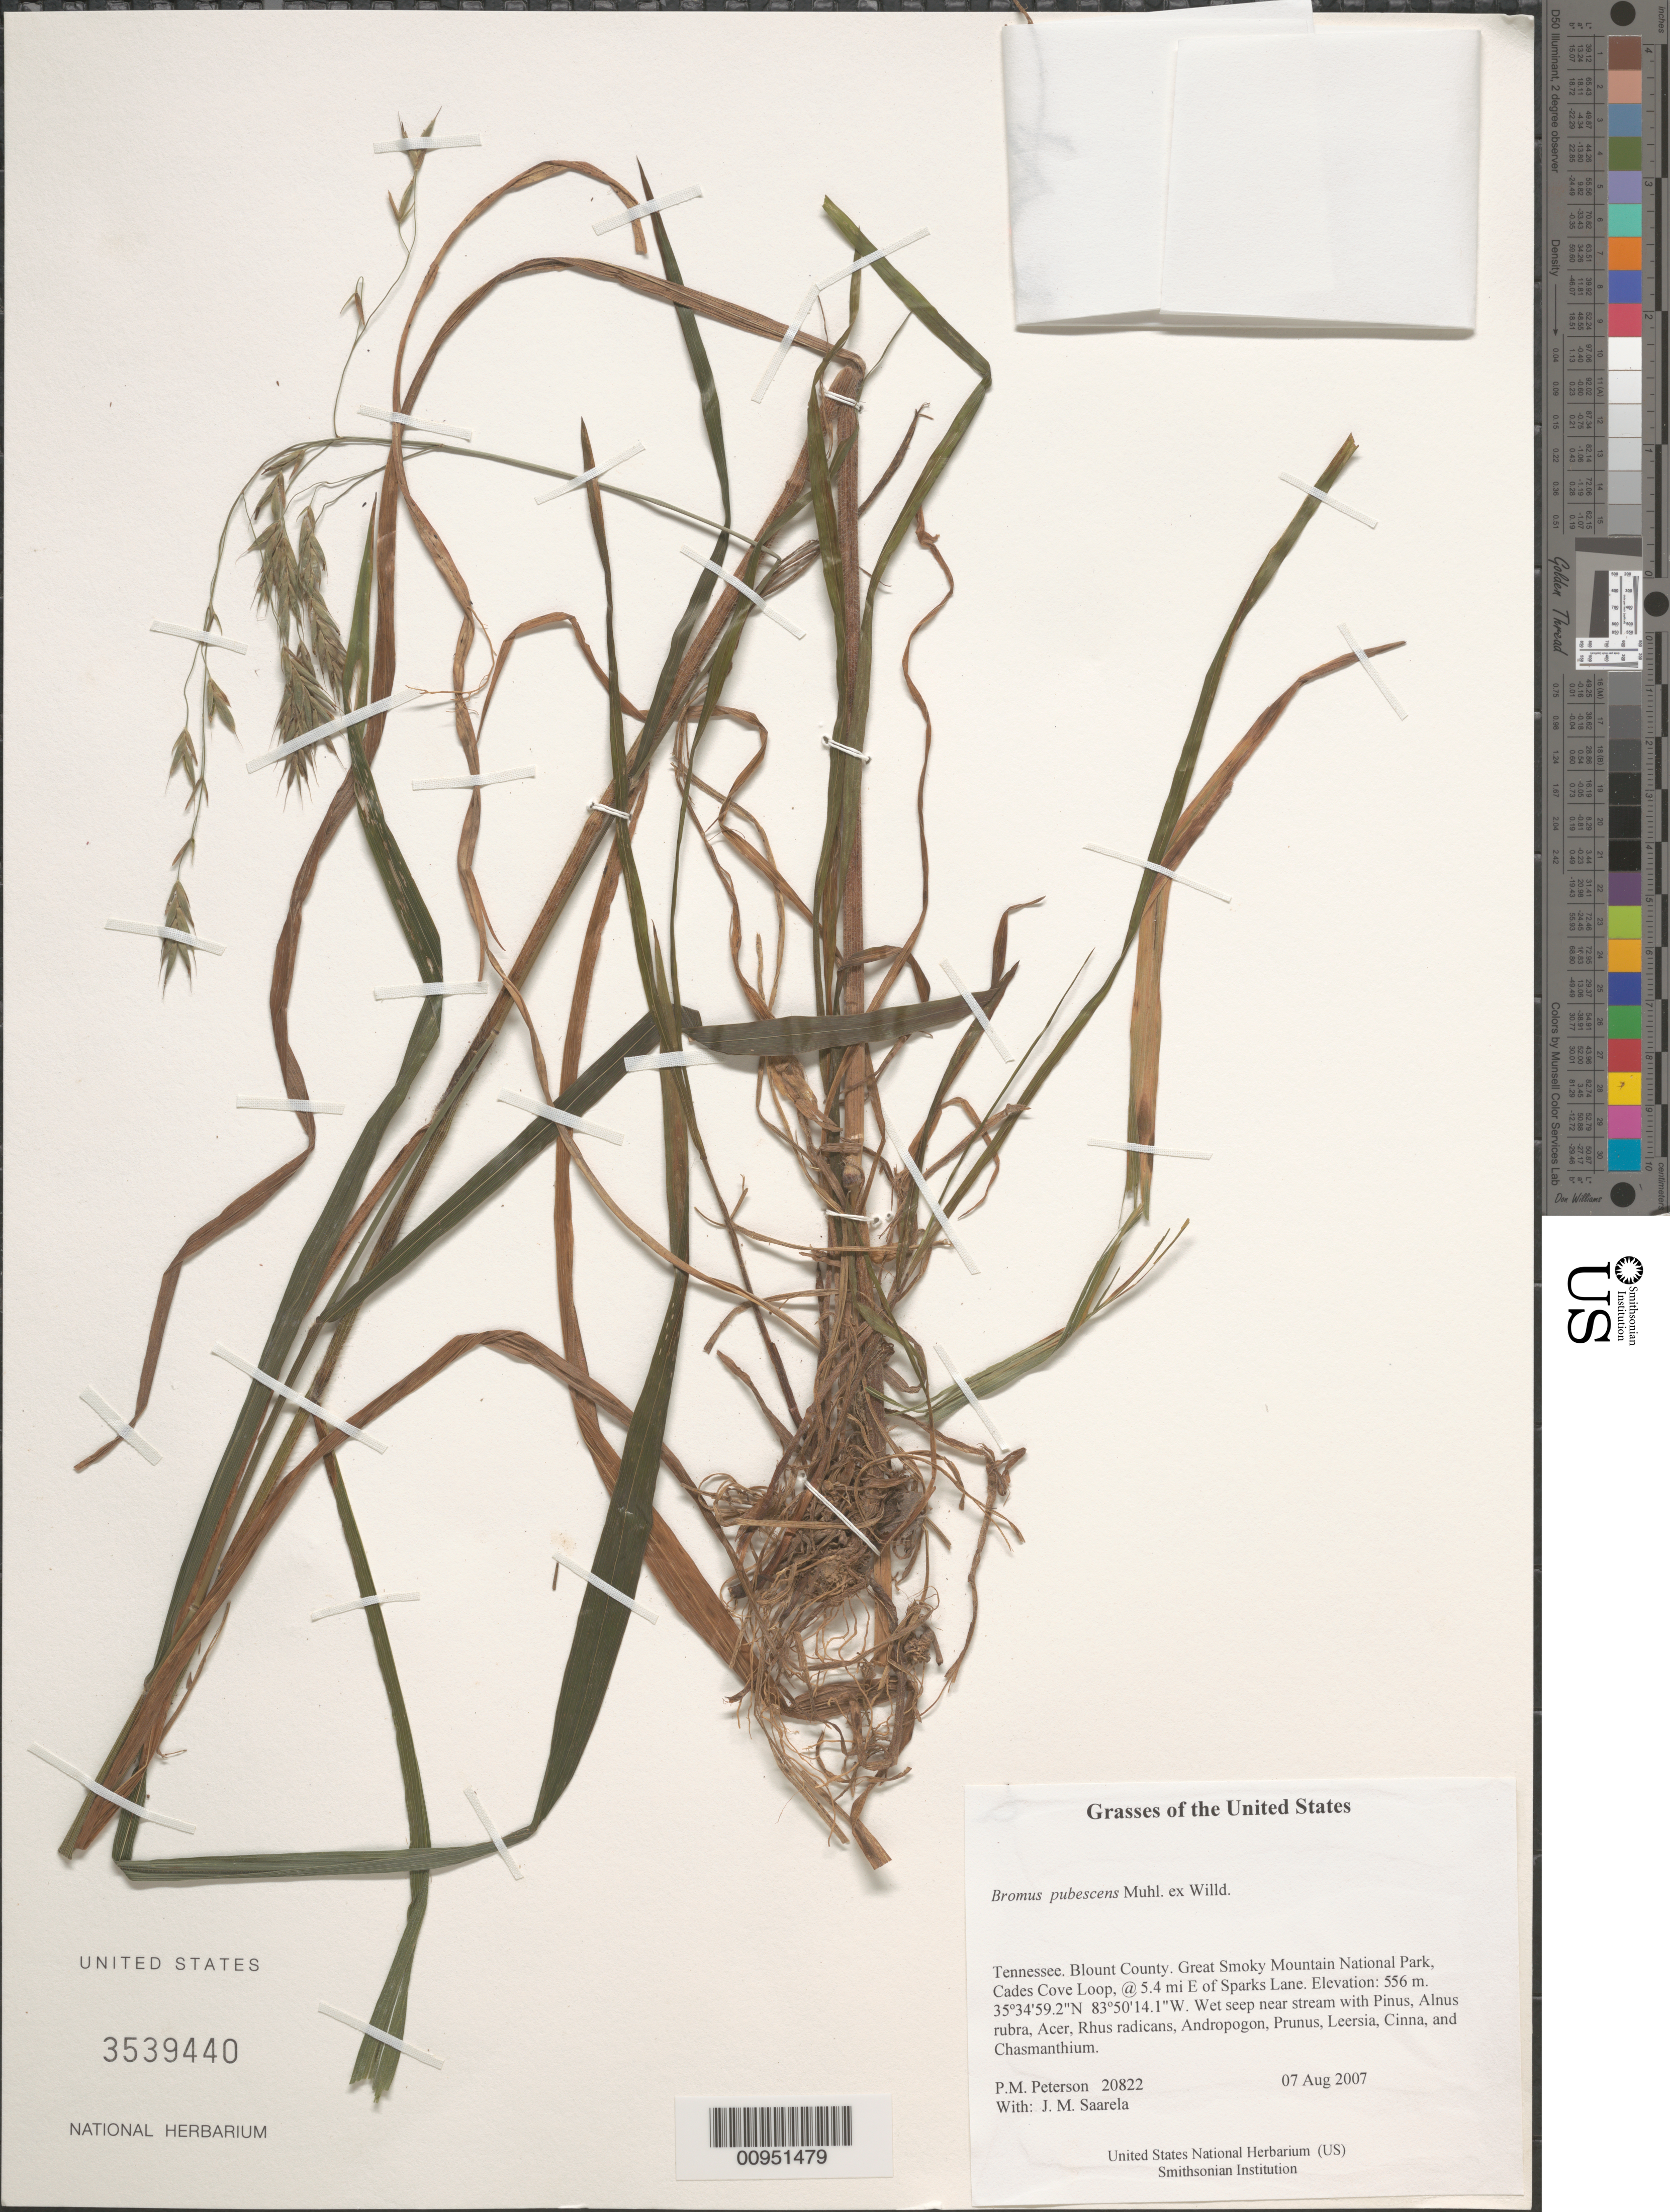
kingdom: Plantae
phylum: Tracheophyta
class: Liliopsida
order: Poales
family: Poaceae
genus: Bromus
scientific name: Bromus pubescens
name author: Muhl. ex Willd.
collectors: P. M. Peterson & J. Saarela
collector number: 20822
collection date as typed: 07 Aug 2007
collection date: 2007-08-07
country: United States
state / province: Tennessee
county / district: Blount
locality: Great Smoky Mountain National Park, Cades Cove Loop, @ 5.4 mi E of Sparks Lane.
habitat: Wet seep near stream with Pinus, Alnus rubra, Acer, Rhus radicans, Andropogon, Prunus, Leersia, Cinna, and Chasmanthium.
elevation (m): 556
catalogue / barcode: US 3539440